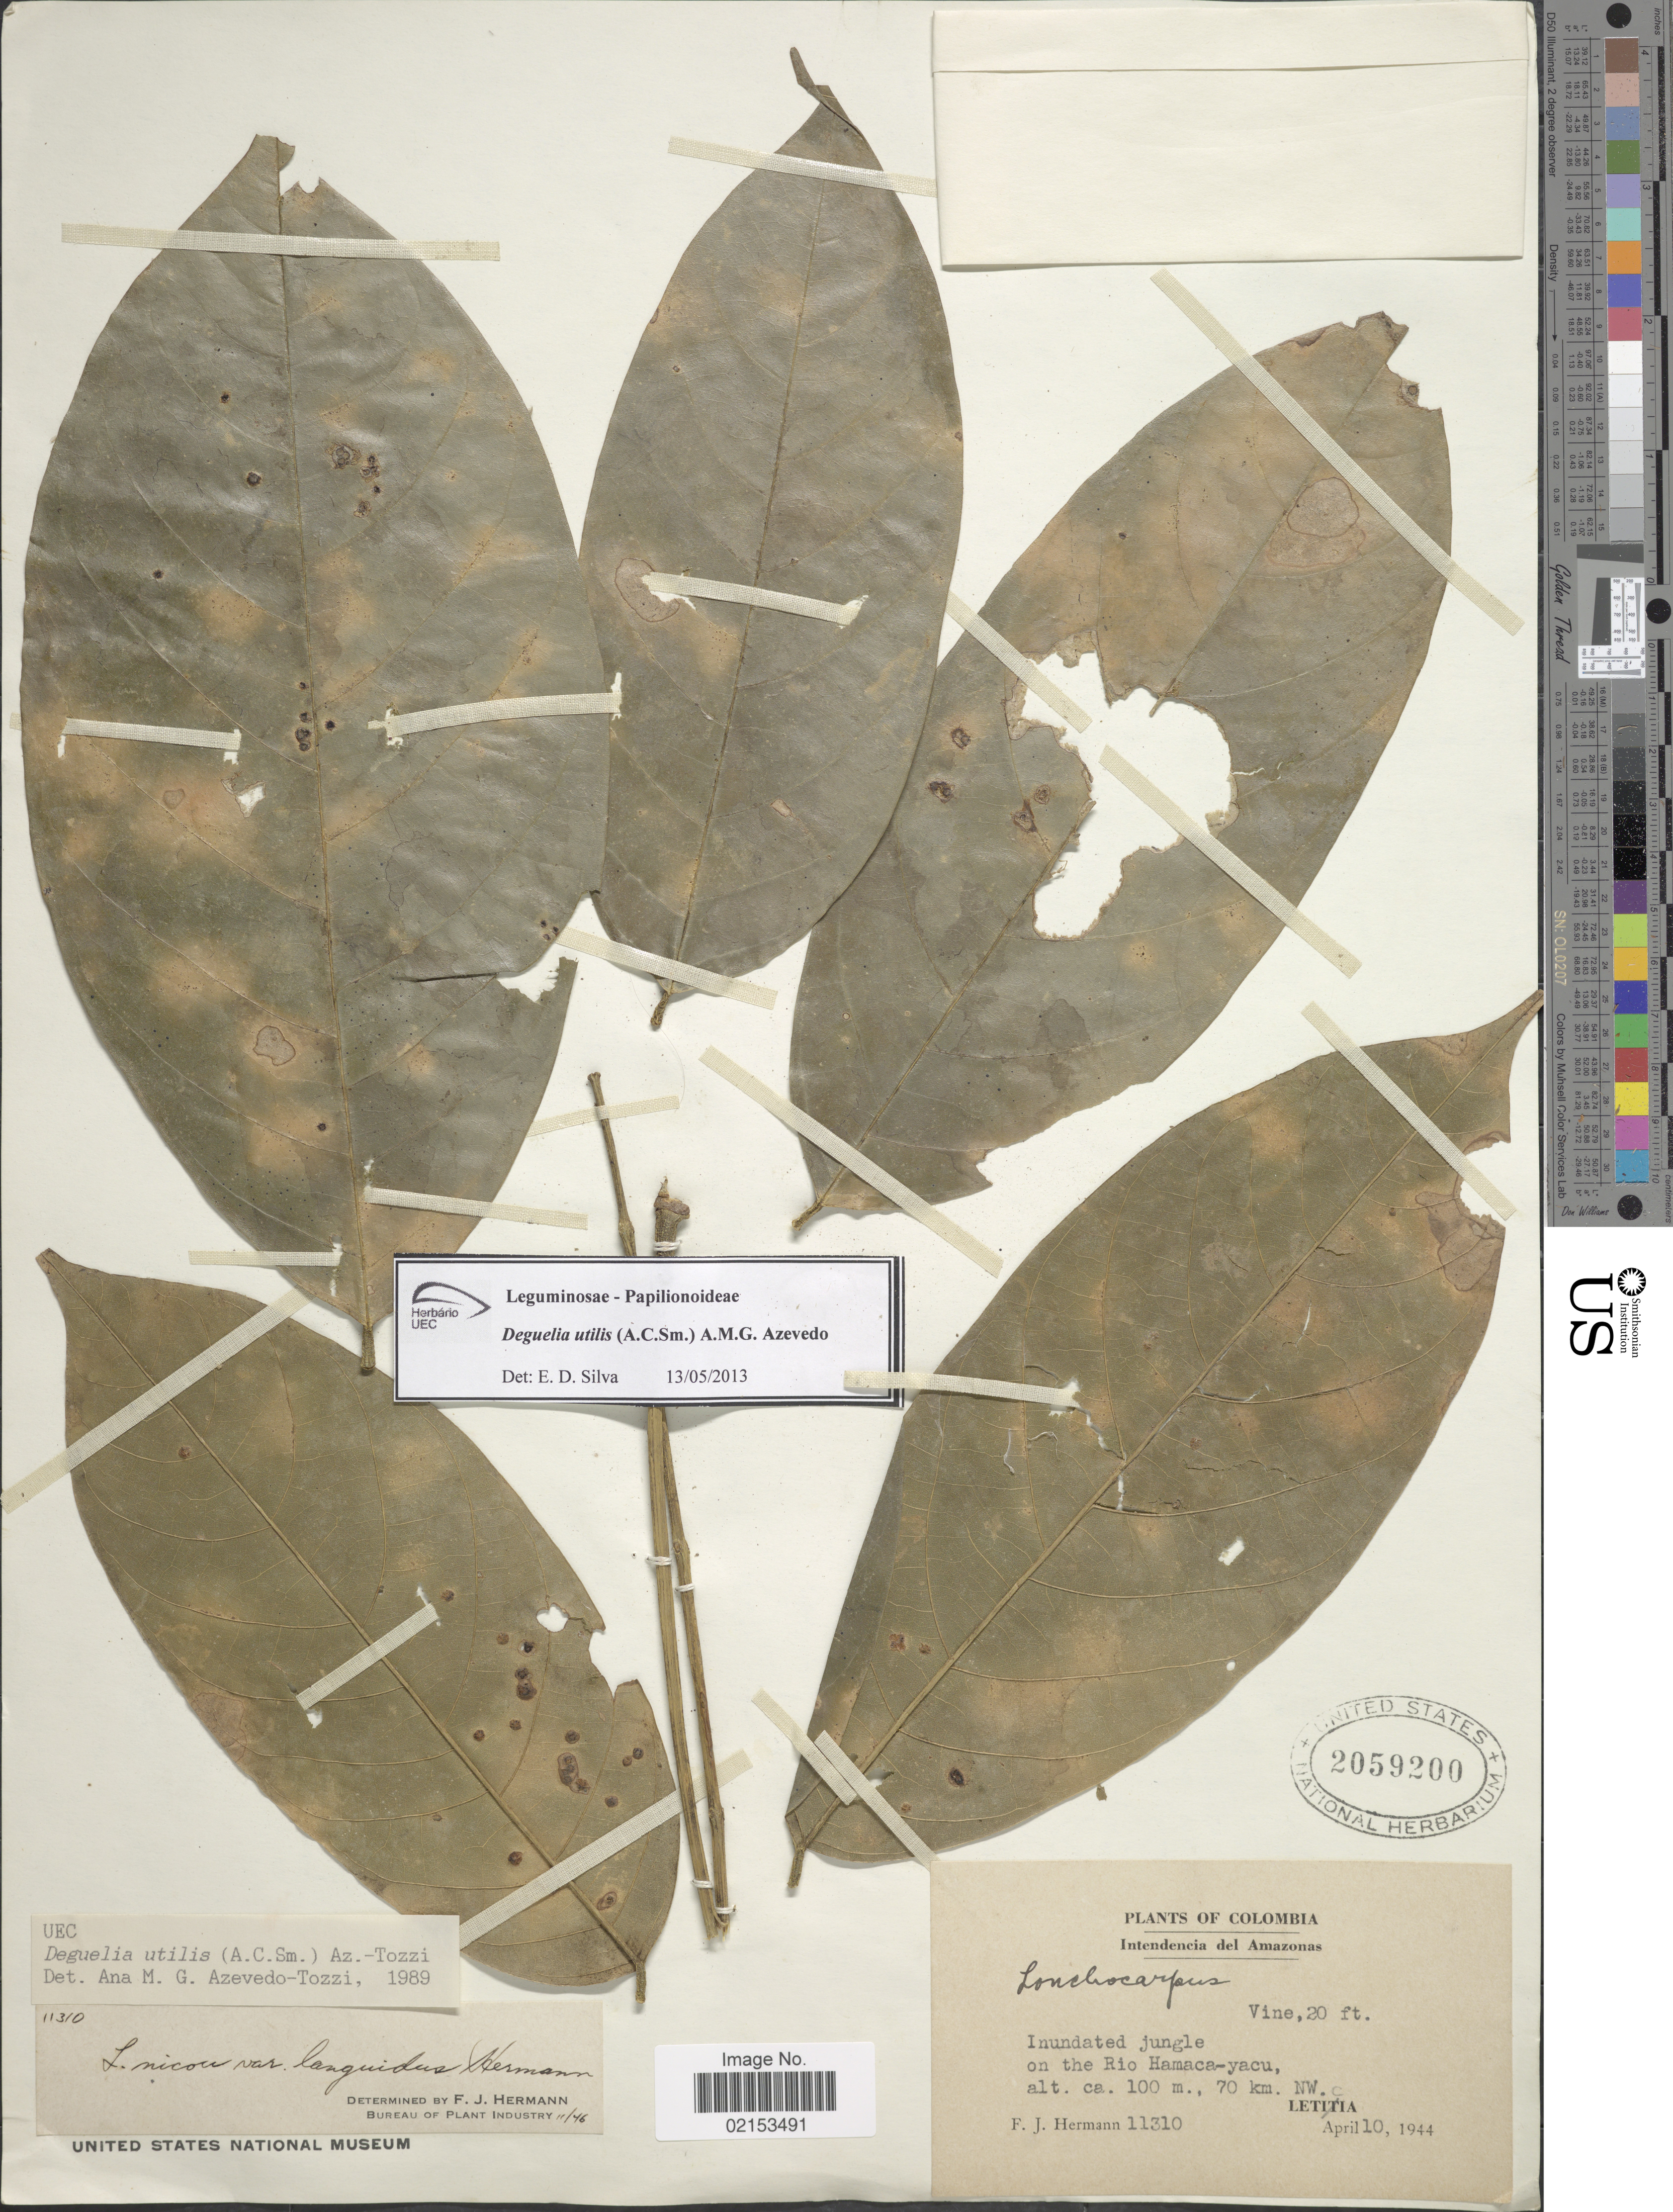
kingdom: Plantae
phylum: Tracheophyta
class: Magnoliopsida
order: Fabales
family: Fabaceae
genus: Deguelia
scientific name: Deguelia utilis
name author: (A.C. Sm.) A.M.G. Azevedo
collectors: F. J. Hermann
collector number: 11310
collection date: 1944-04-10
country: Colombia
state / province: Amazônas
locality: Intendencia del Amazonas, Inundated jungle on the road Hamca-yacu, 70 km. NW Leticia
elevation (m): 100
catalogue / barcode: US 2059200